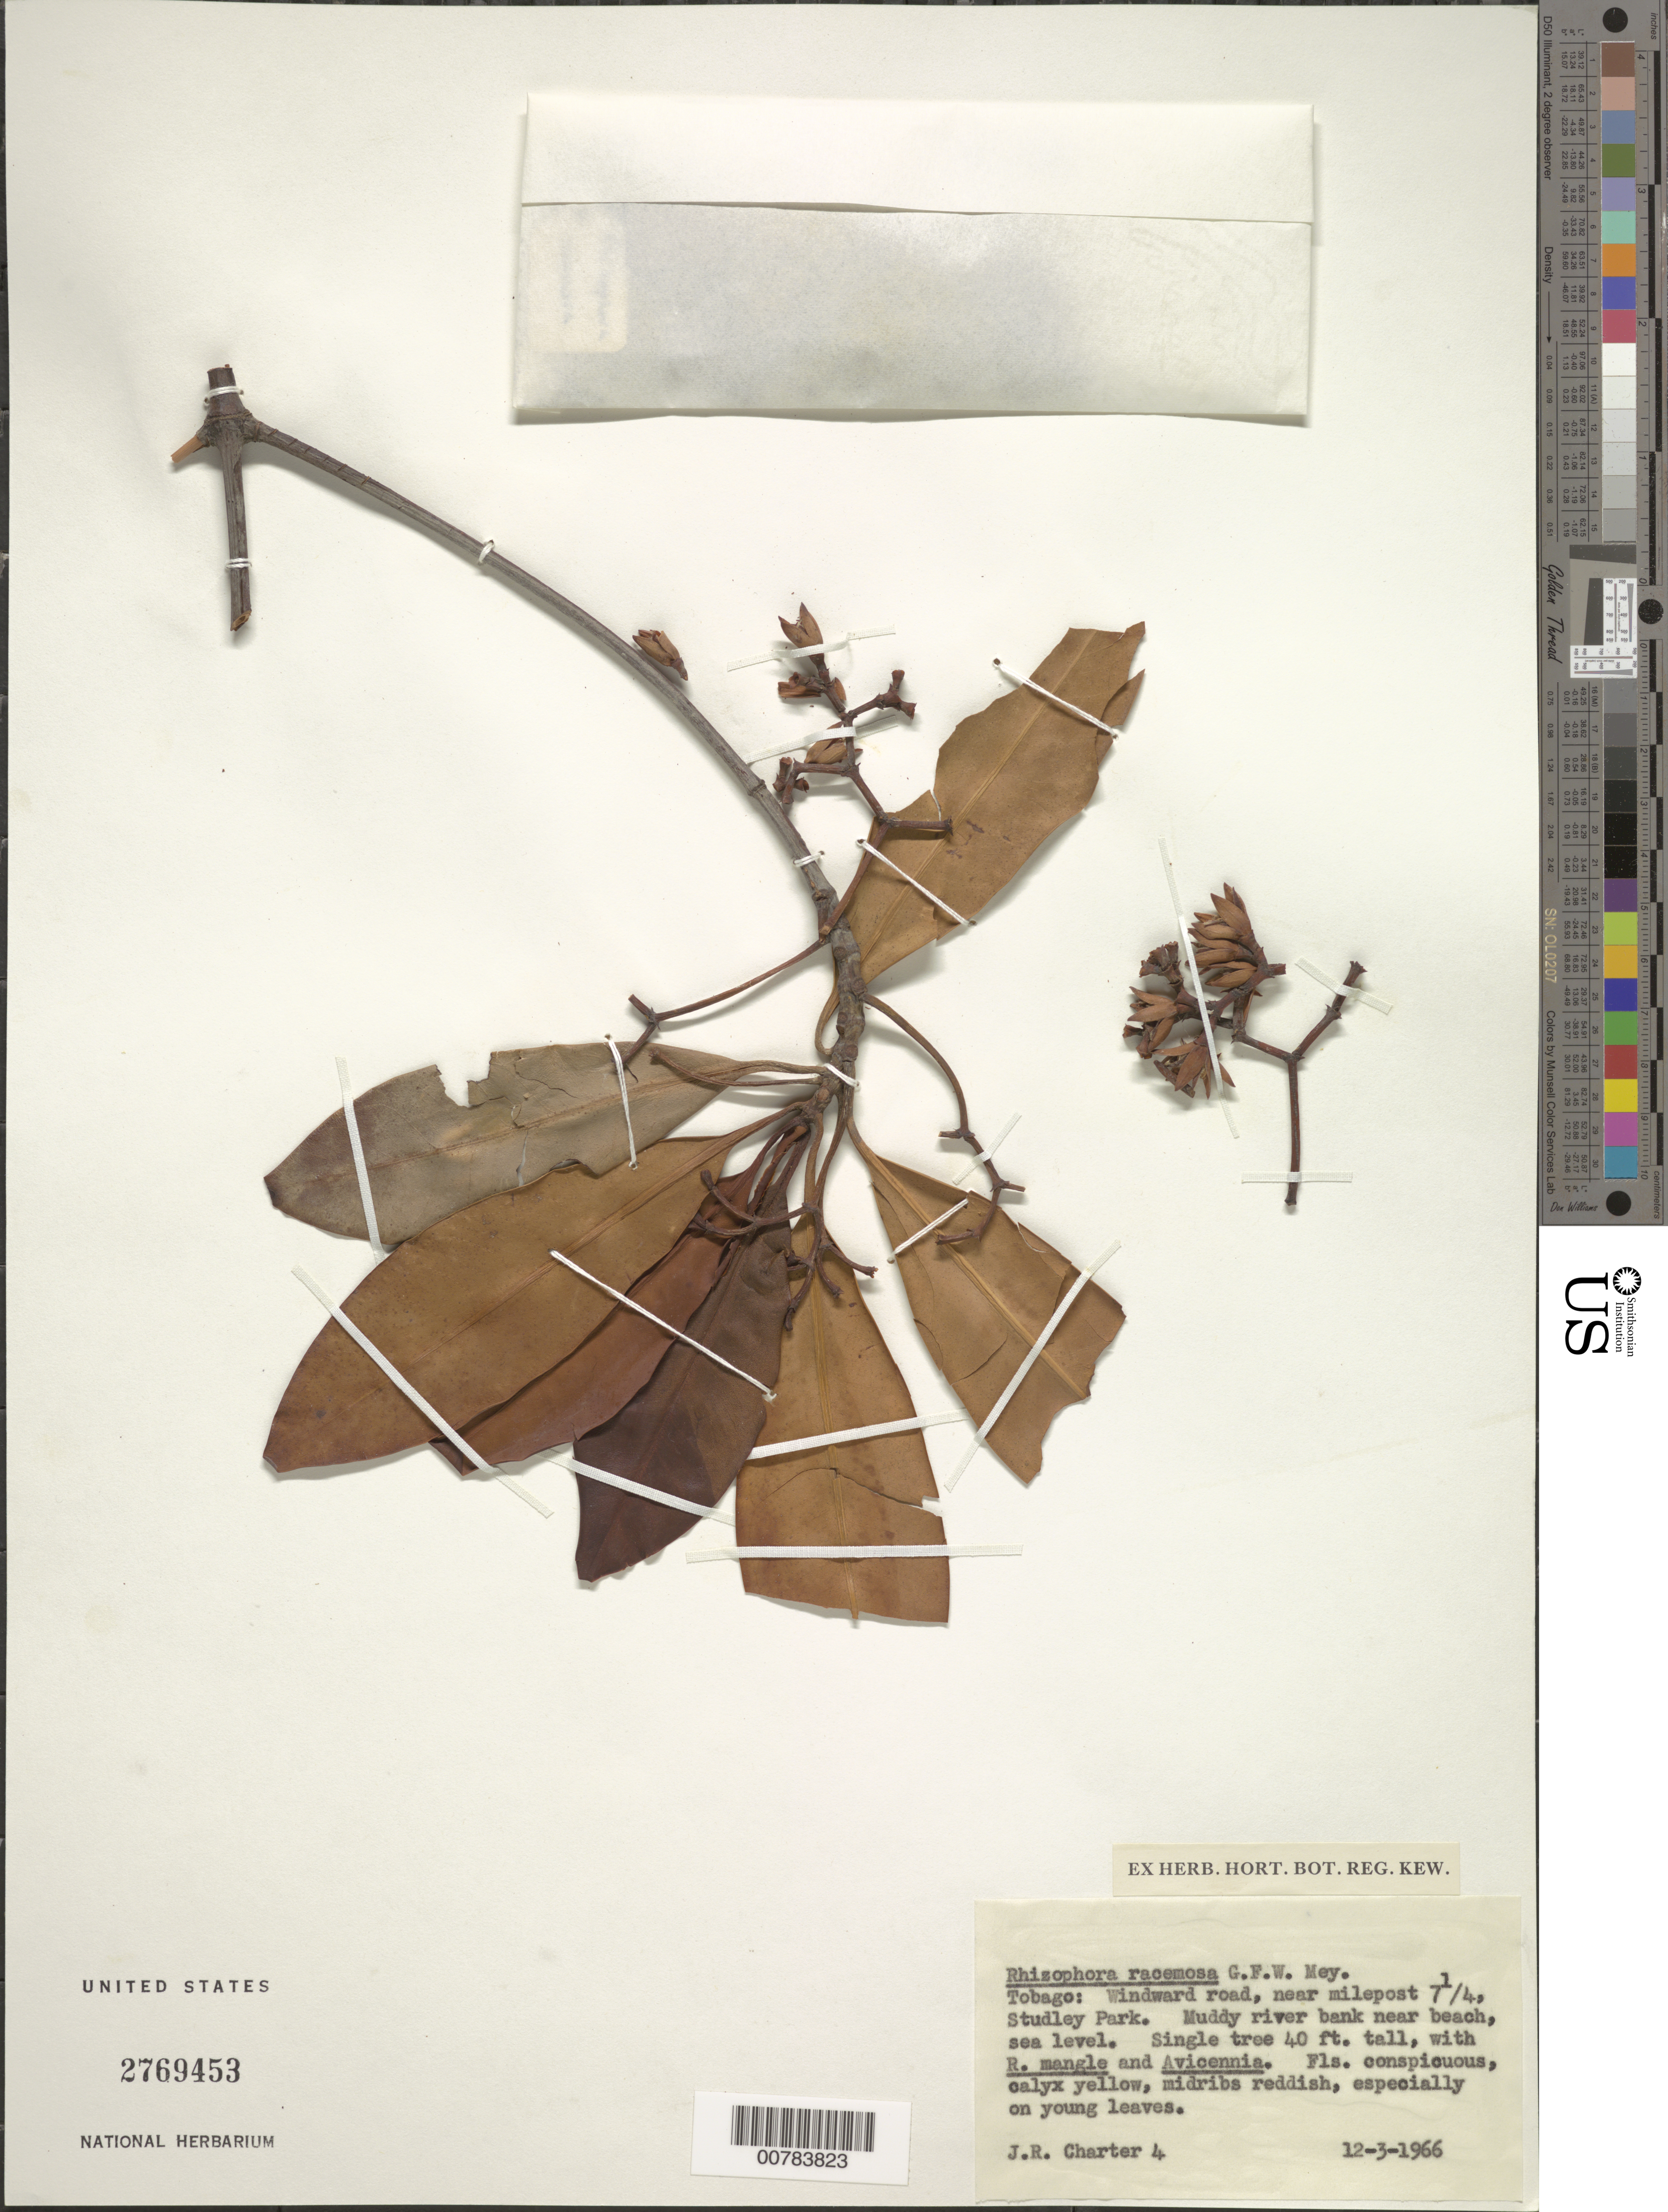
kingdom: Plantae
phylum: Tracheophyta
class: Magnoliopsida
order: Malpighiales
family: Rhizophoraceae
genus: Rhizophora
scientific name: Rhizophora racemosa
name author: G. Mey.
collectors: J. Charter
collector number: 4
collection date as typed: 12-3-1966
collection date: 1966-03-12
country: Trinidad and Tobago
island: Tobago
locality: Windward road, near milepost 7 1/4, Studley Park, muddy river bank near beach.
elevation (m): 0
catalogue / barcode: US 2769453